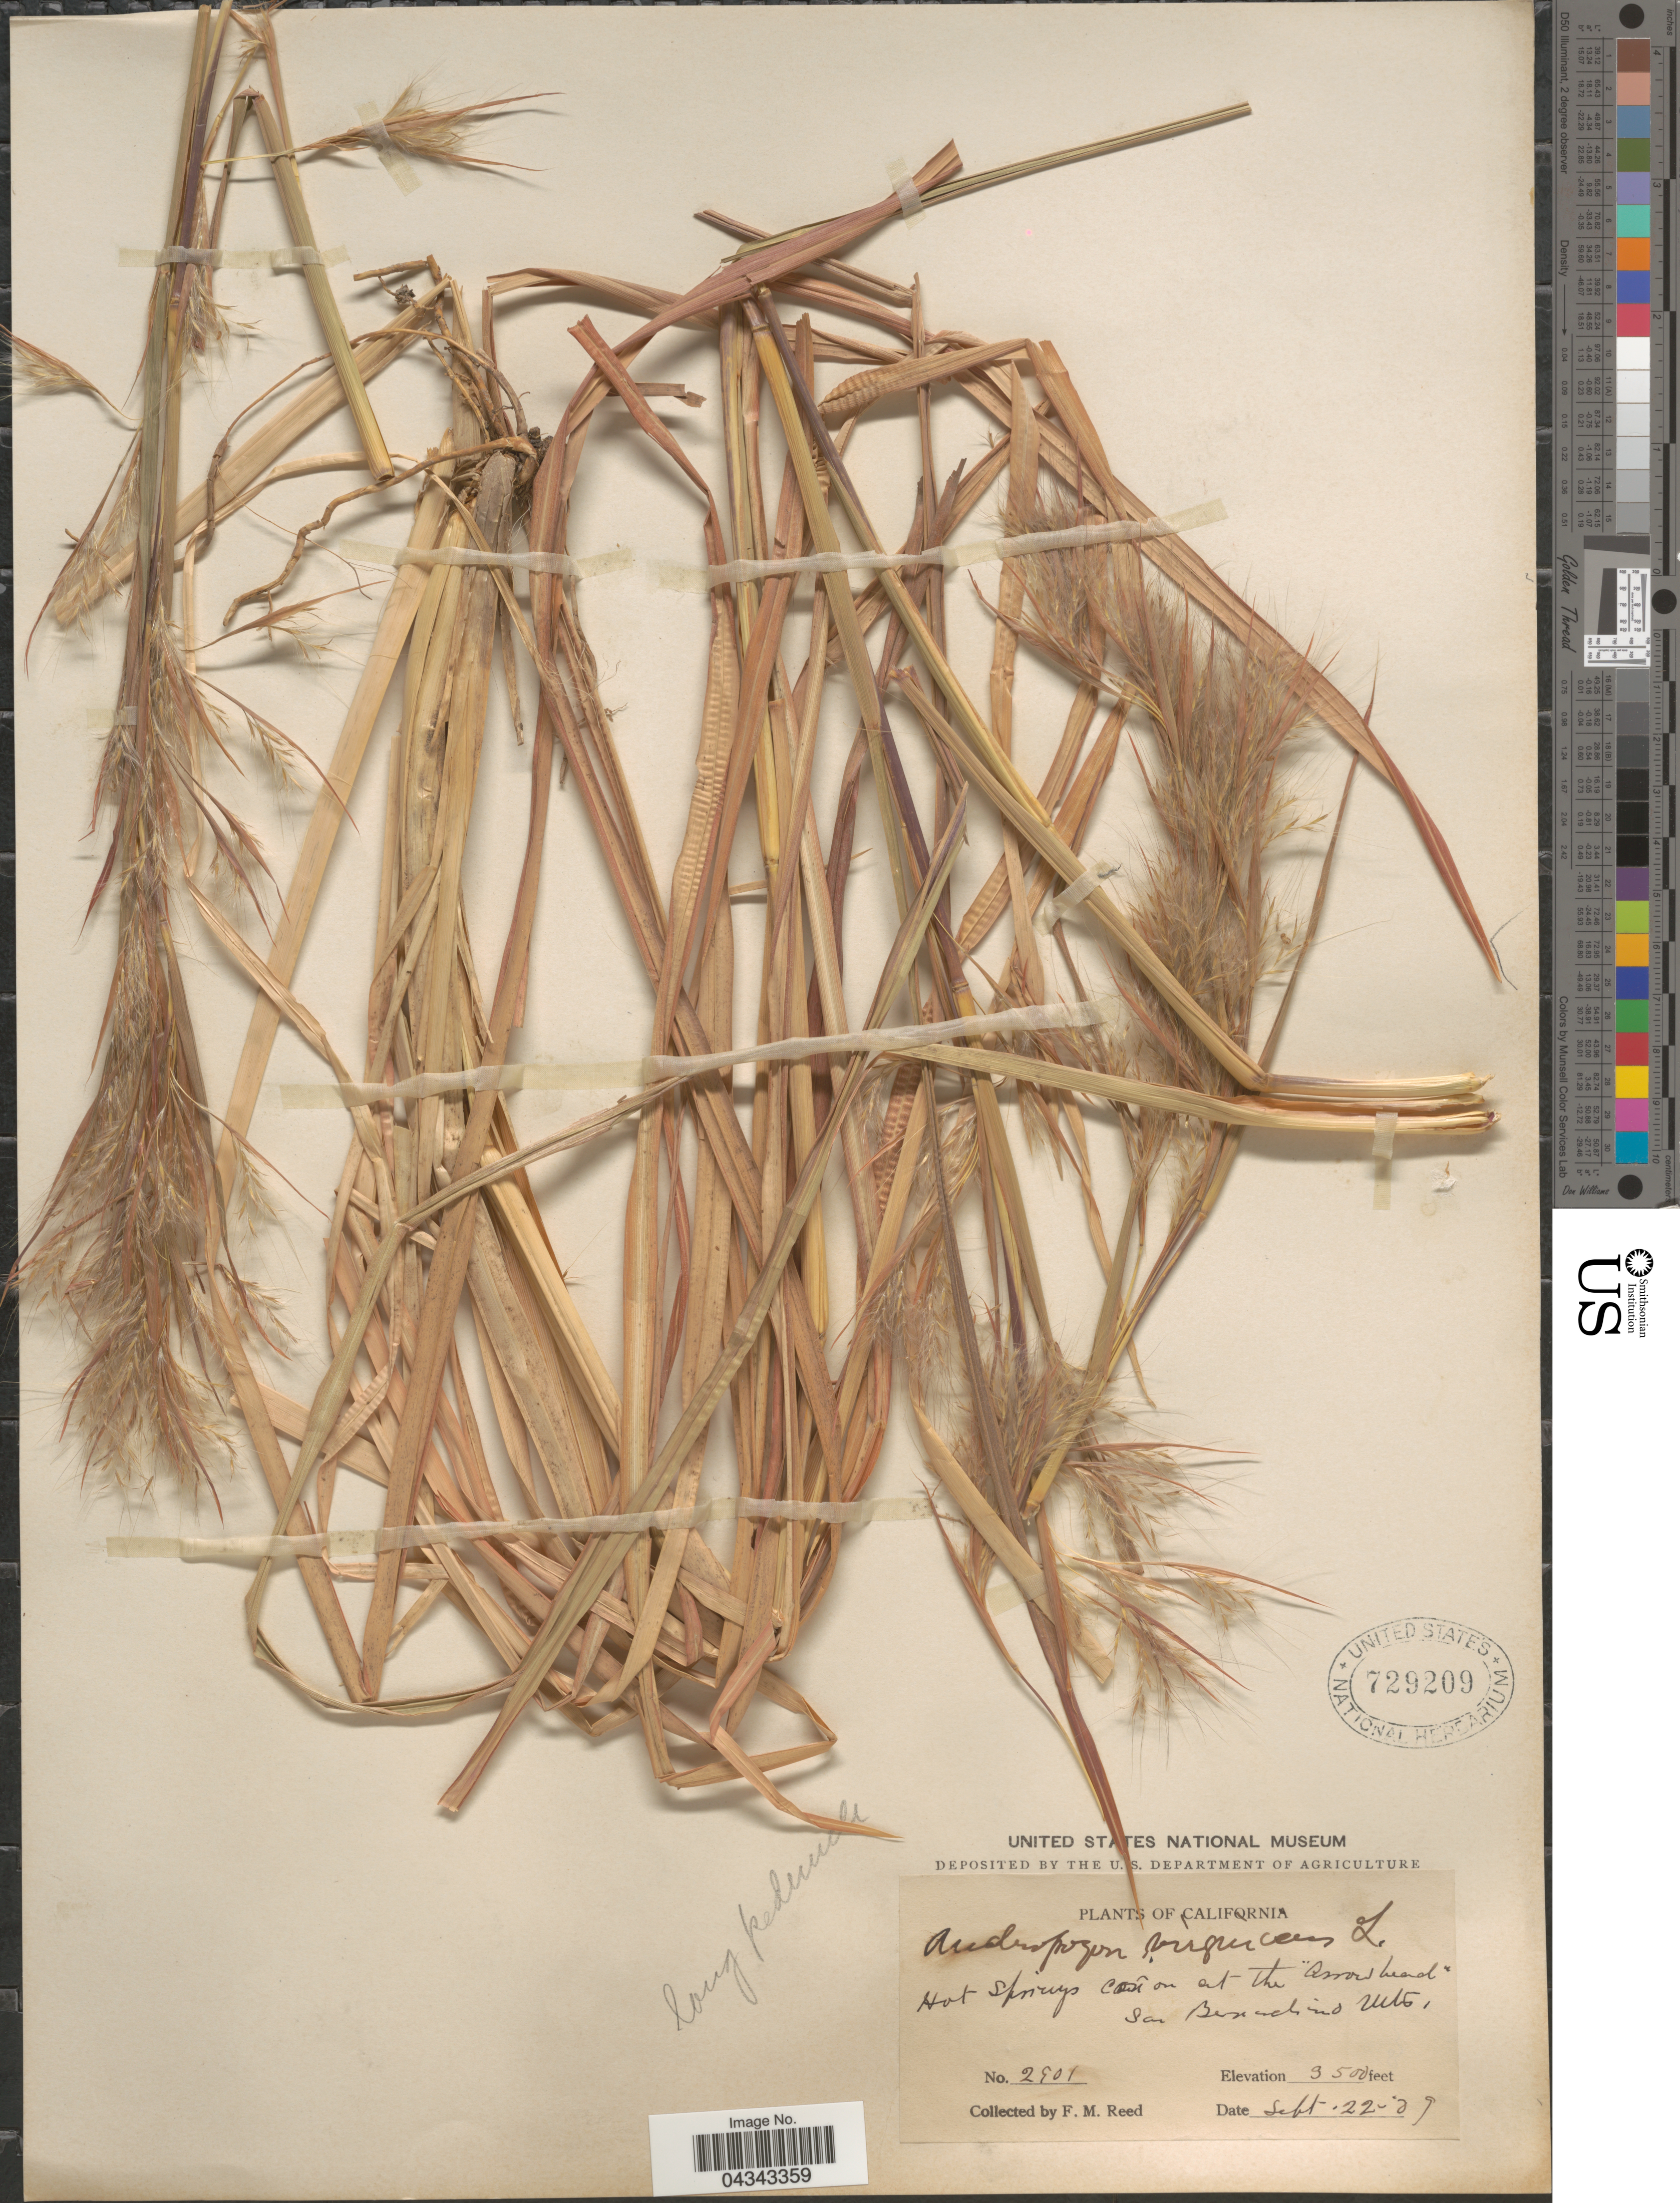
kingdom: Plantae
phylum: Tracheophyta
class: Liliopsida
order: Poales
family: Poaceae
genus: Andropogon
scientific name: Andropogon glomeratus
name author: (Walter) Britton, Stearns & Poggenb.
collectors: F. Reed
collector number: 2901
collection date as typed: Transcribed d/m/y: 22/9/89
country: United States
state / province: California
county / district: San Bernardino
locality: Hot Springs Cañon at the "Arrowhead". San Bernardino Mts.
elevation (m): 1067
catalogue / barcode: US 729209